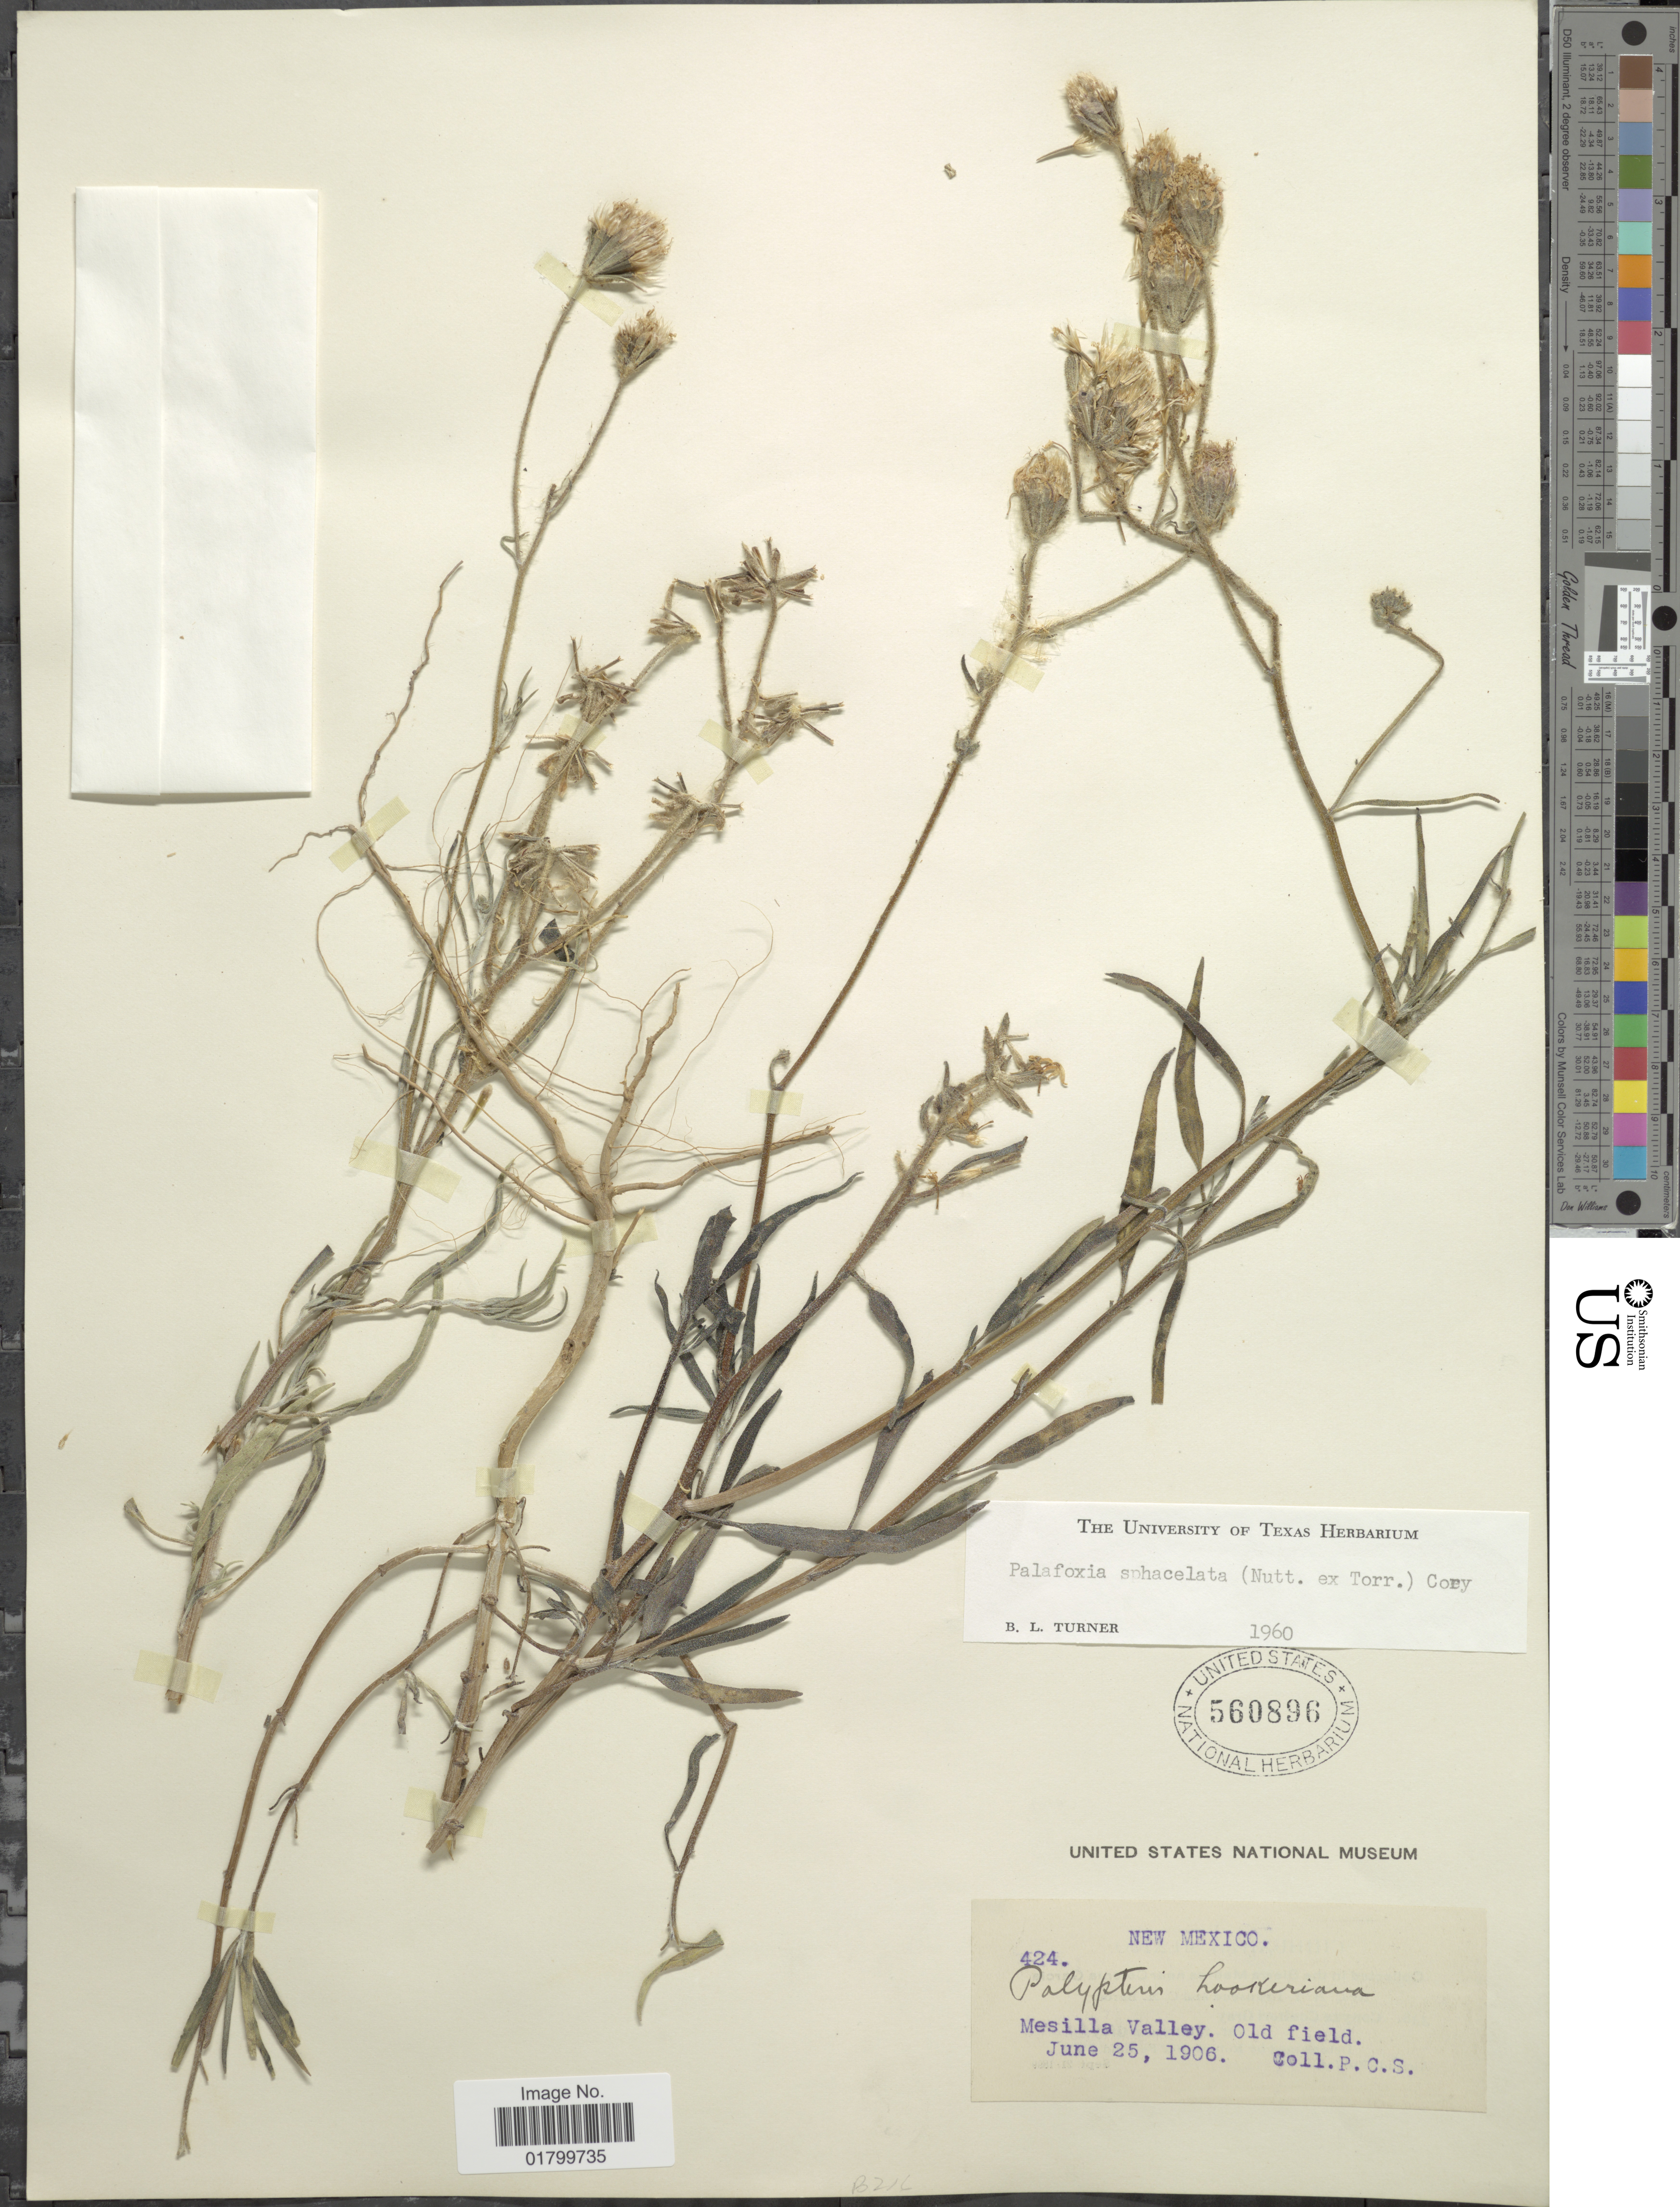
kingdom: Plantae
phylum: Tracheophyta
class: Magnoliopsida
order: Asterales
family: Asteraceae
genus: Palafoxia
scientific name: Palafoxia sphacelata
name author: (Nutt. ex Torr.) Cory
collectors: P. C. S.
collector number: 424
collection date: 1906-06-25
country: United States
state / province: New Mexico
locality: Mesilla Valley, Old field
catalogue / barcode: US 560896